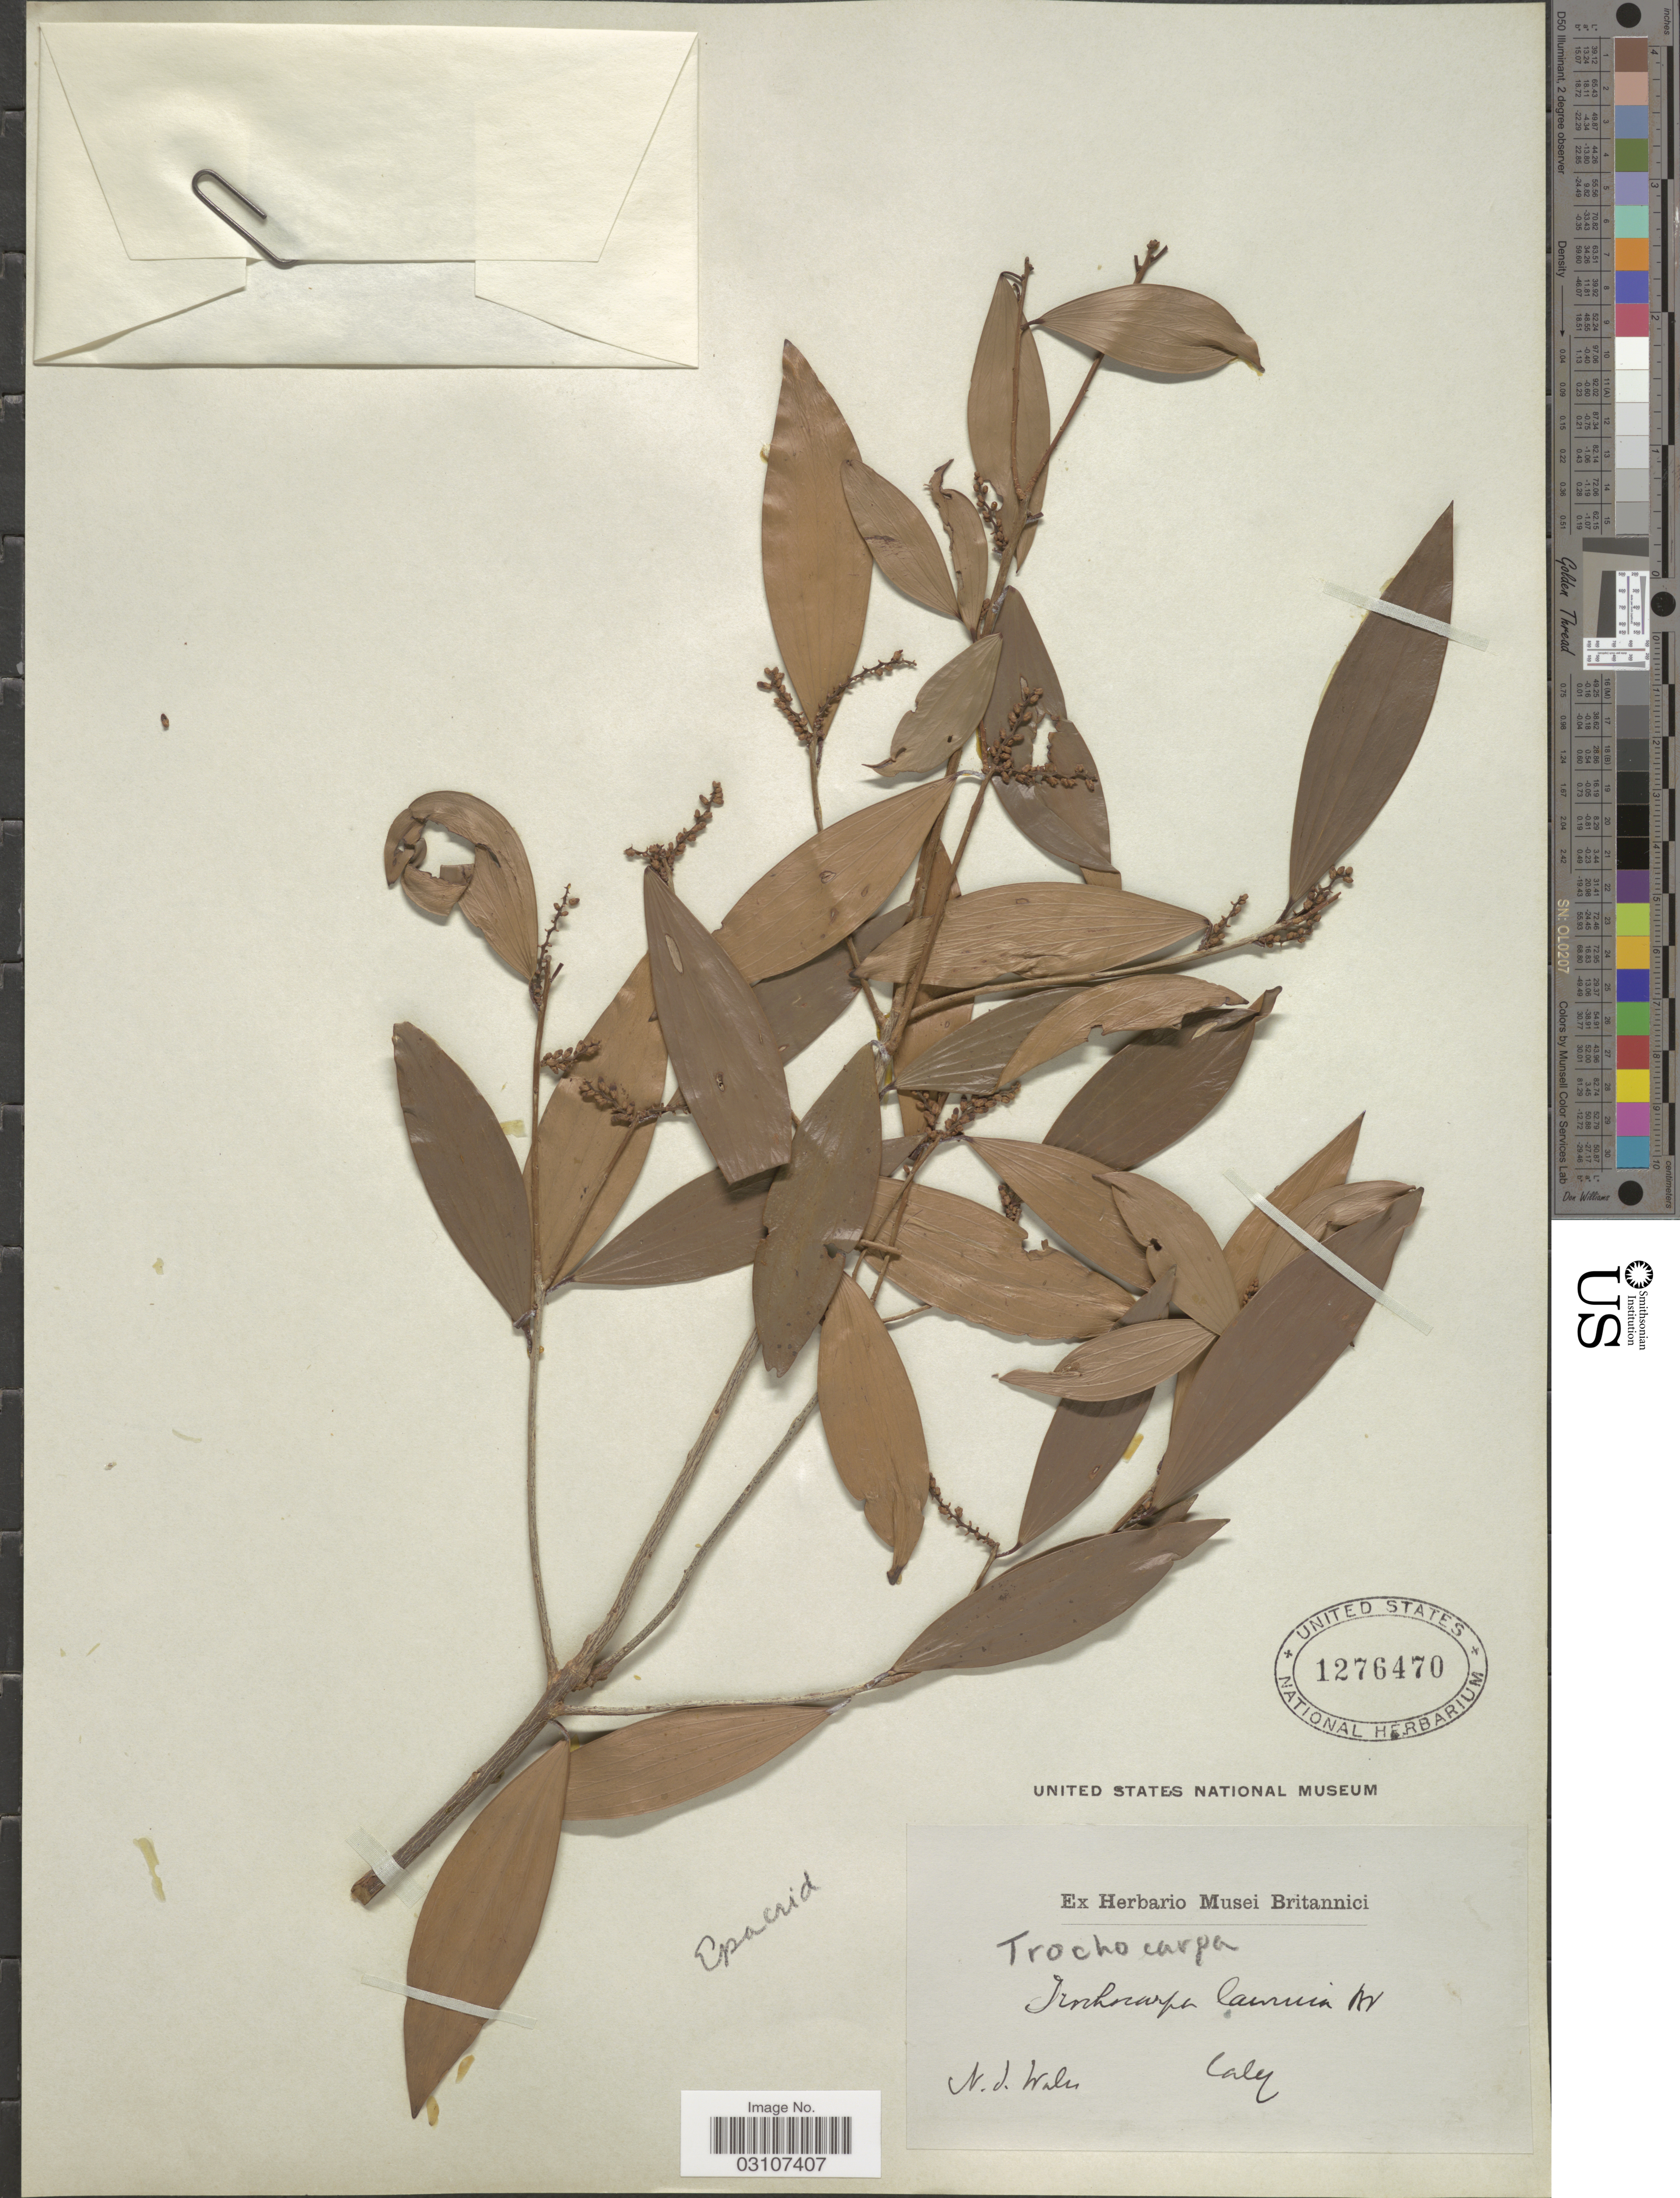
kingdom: Plantae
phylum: Tracheophyta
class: Magnoliopsida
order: Ericales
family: Ericaceae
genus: Trochocarpa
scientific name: Trochocarpa laurina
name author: (Rudge) R. Br.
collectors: -. Caley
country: Australia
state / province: New South Wales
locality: N. S. Wales.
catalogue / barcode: US 1276470